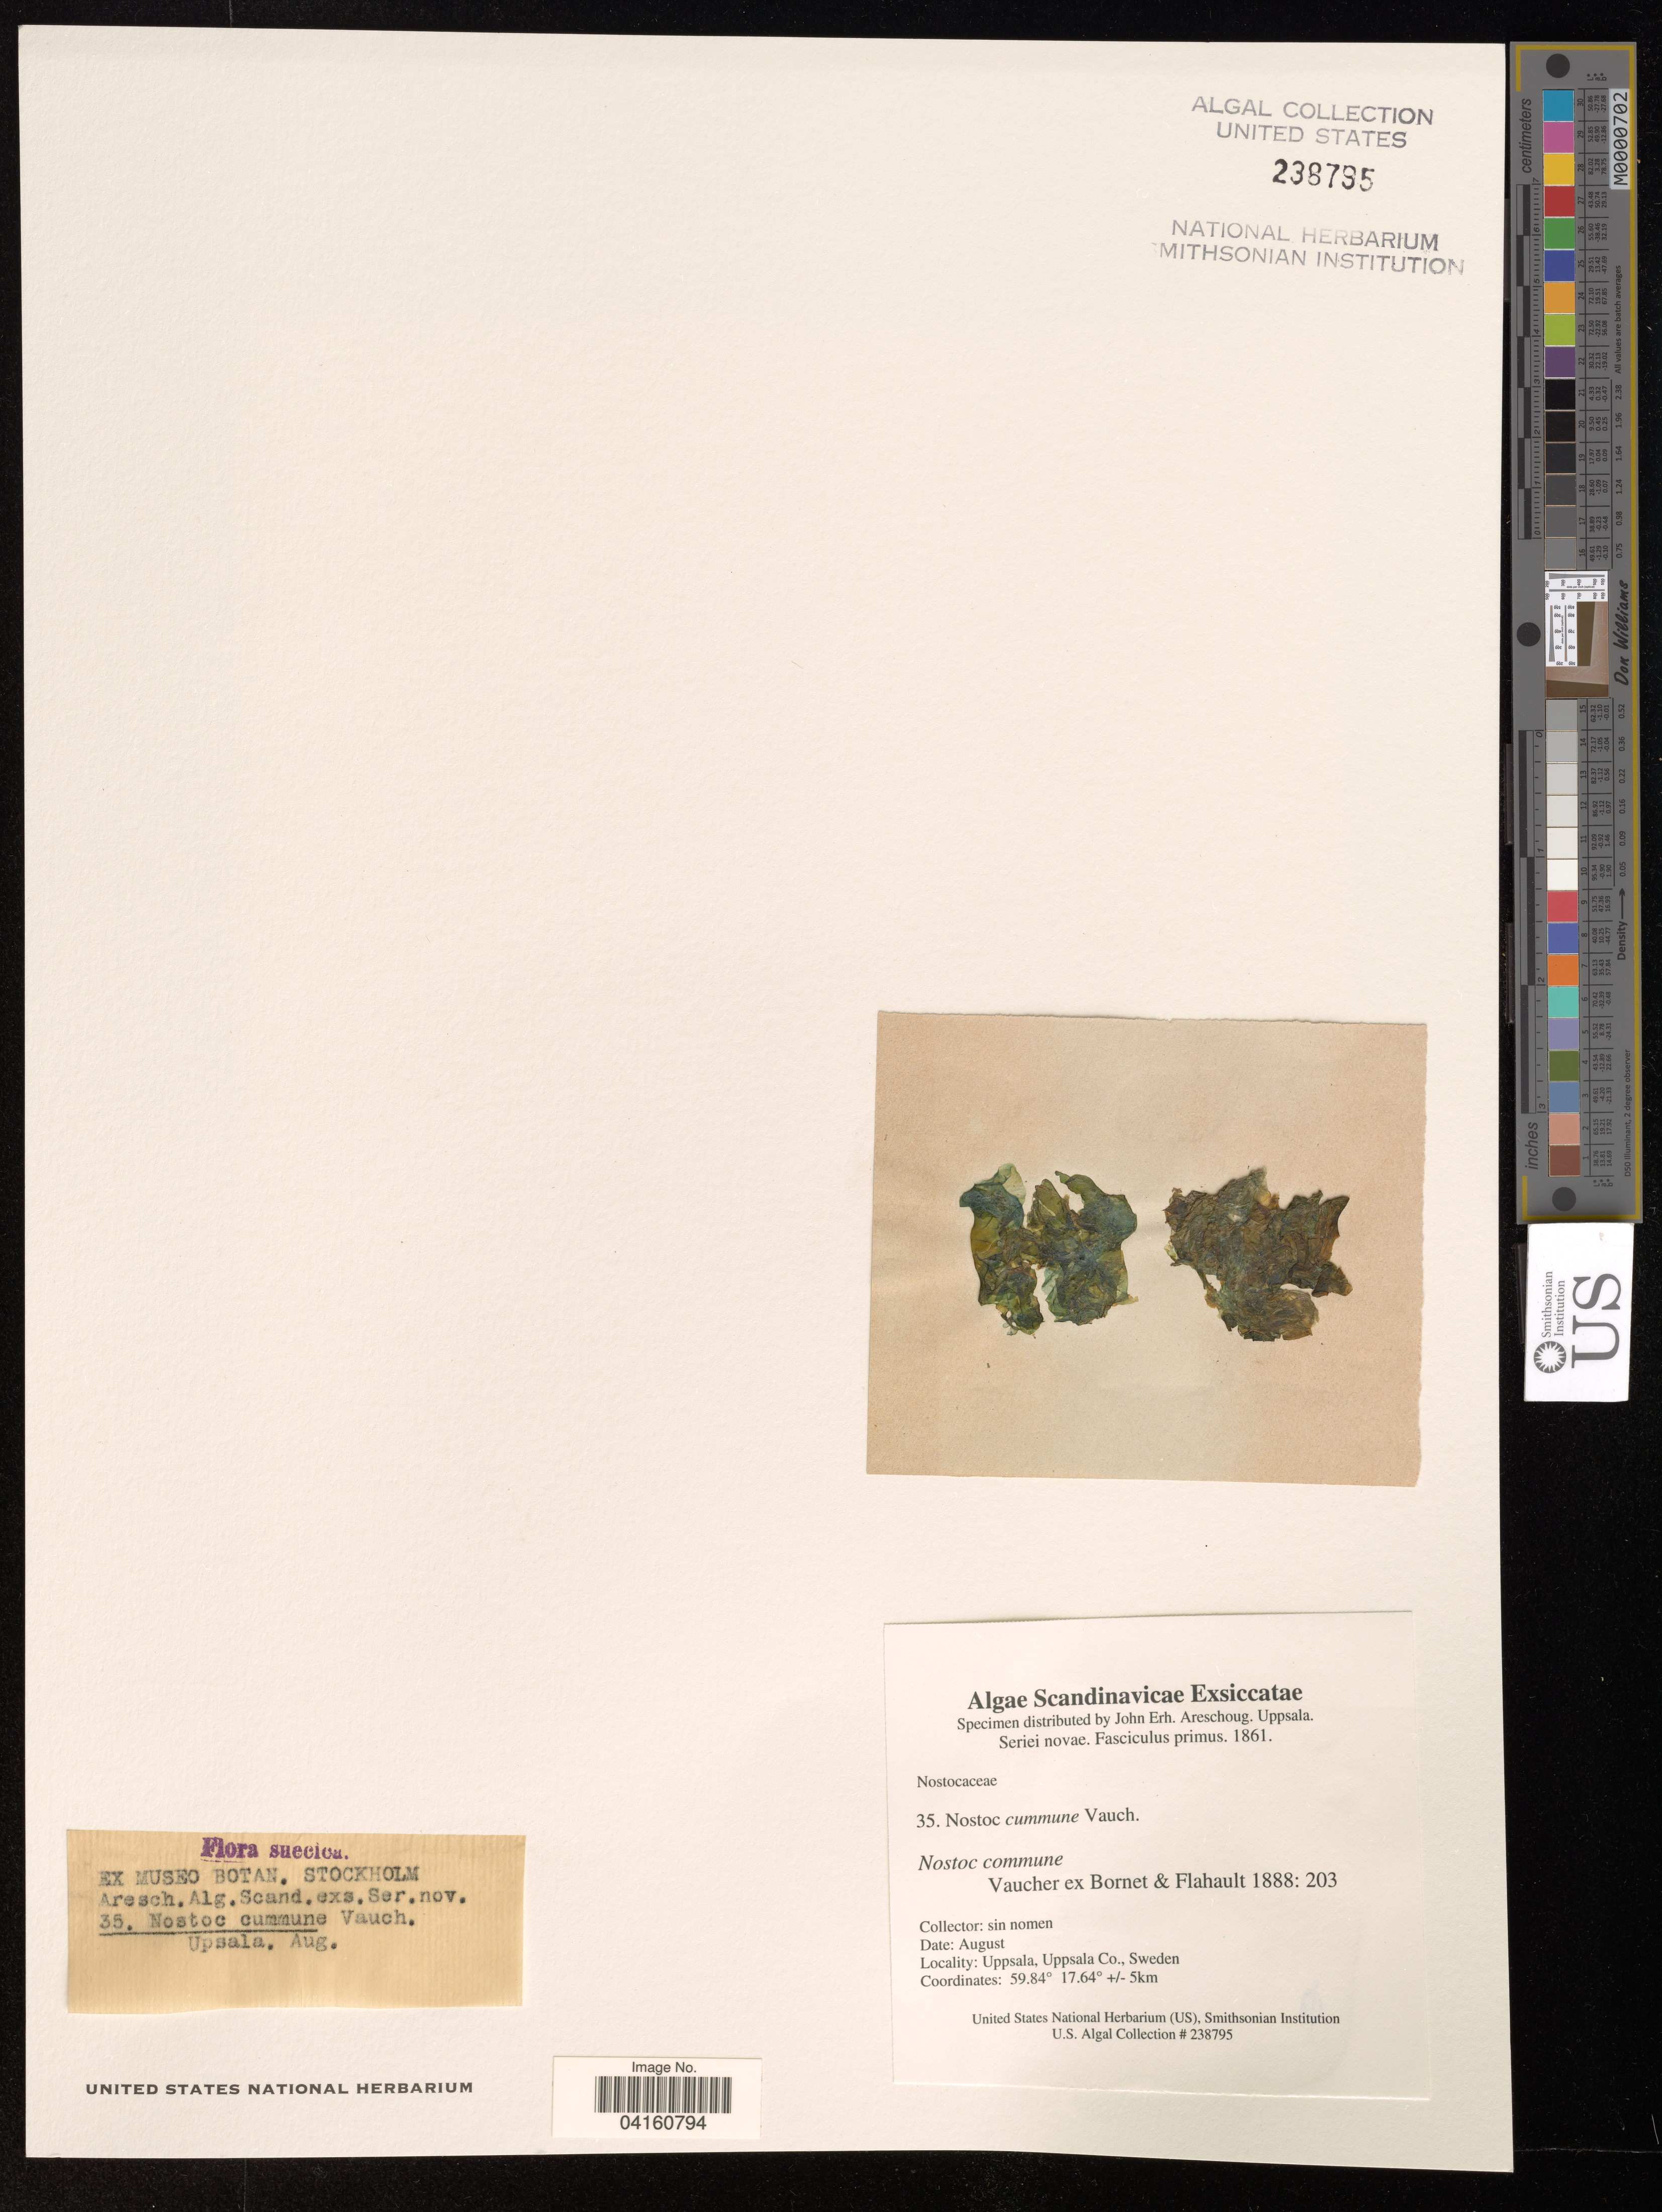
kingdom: Bacteria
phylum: Cyanobacteria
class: Cyanobacteriia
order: Cyanobacteriales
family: Nostocaceae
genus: Nostoc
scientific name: Nostoc commune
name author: Vaucher ex Bornet & Flahault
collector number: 35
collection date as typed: August 1861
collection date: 1861-08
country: Sweden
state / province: Uppsala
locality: Uppsala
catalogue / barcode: US 238795